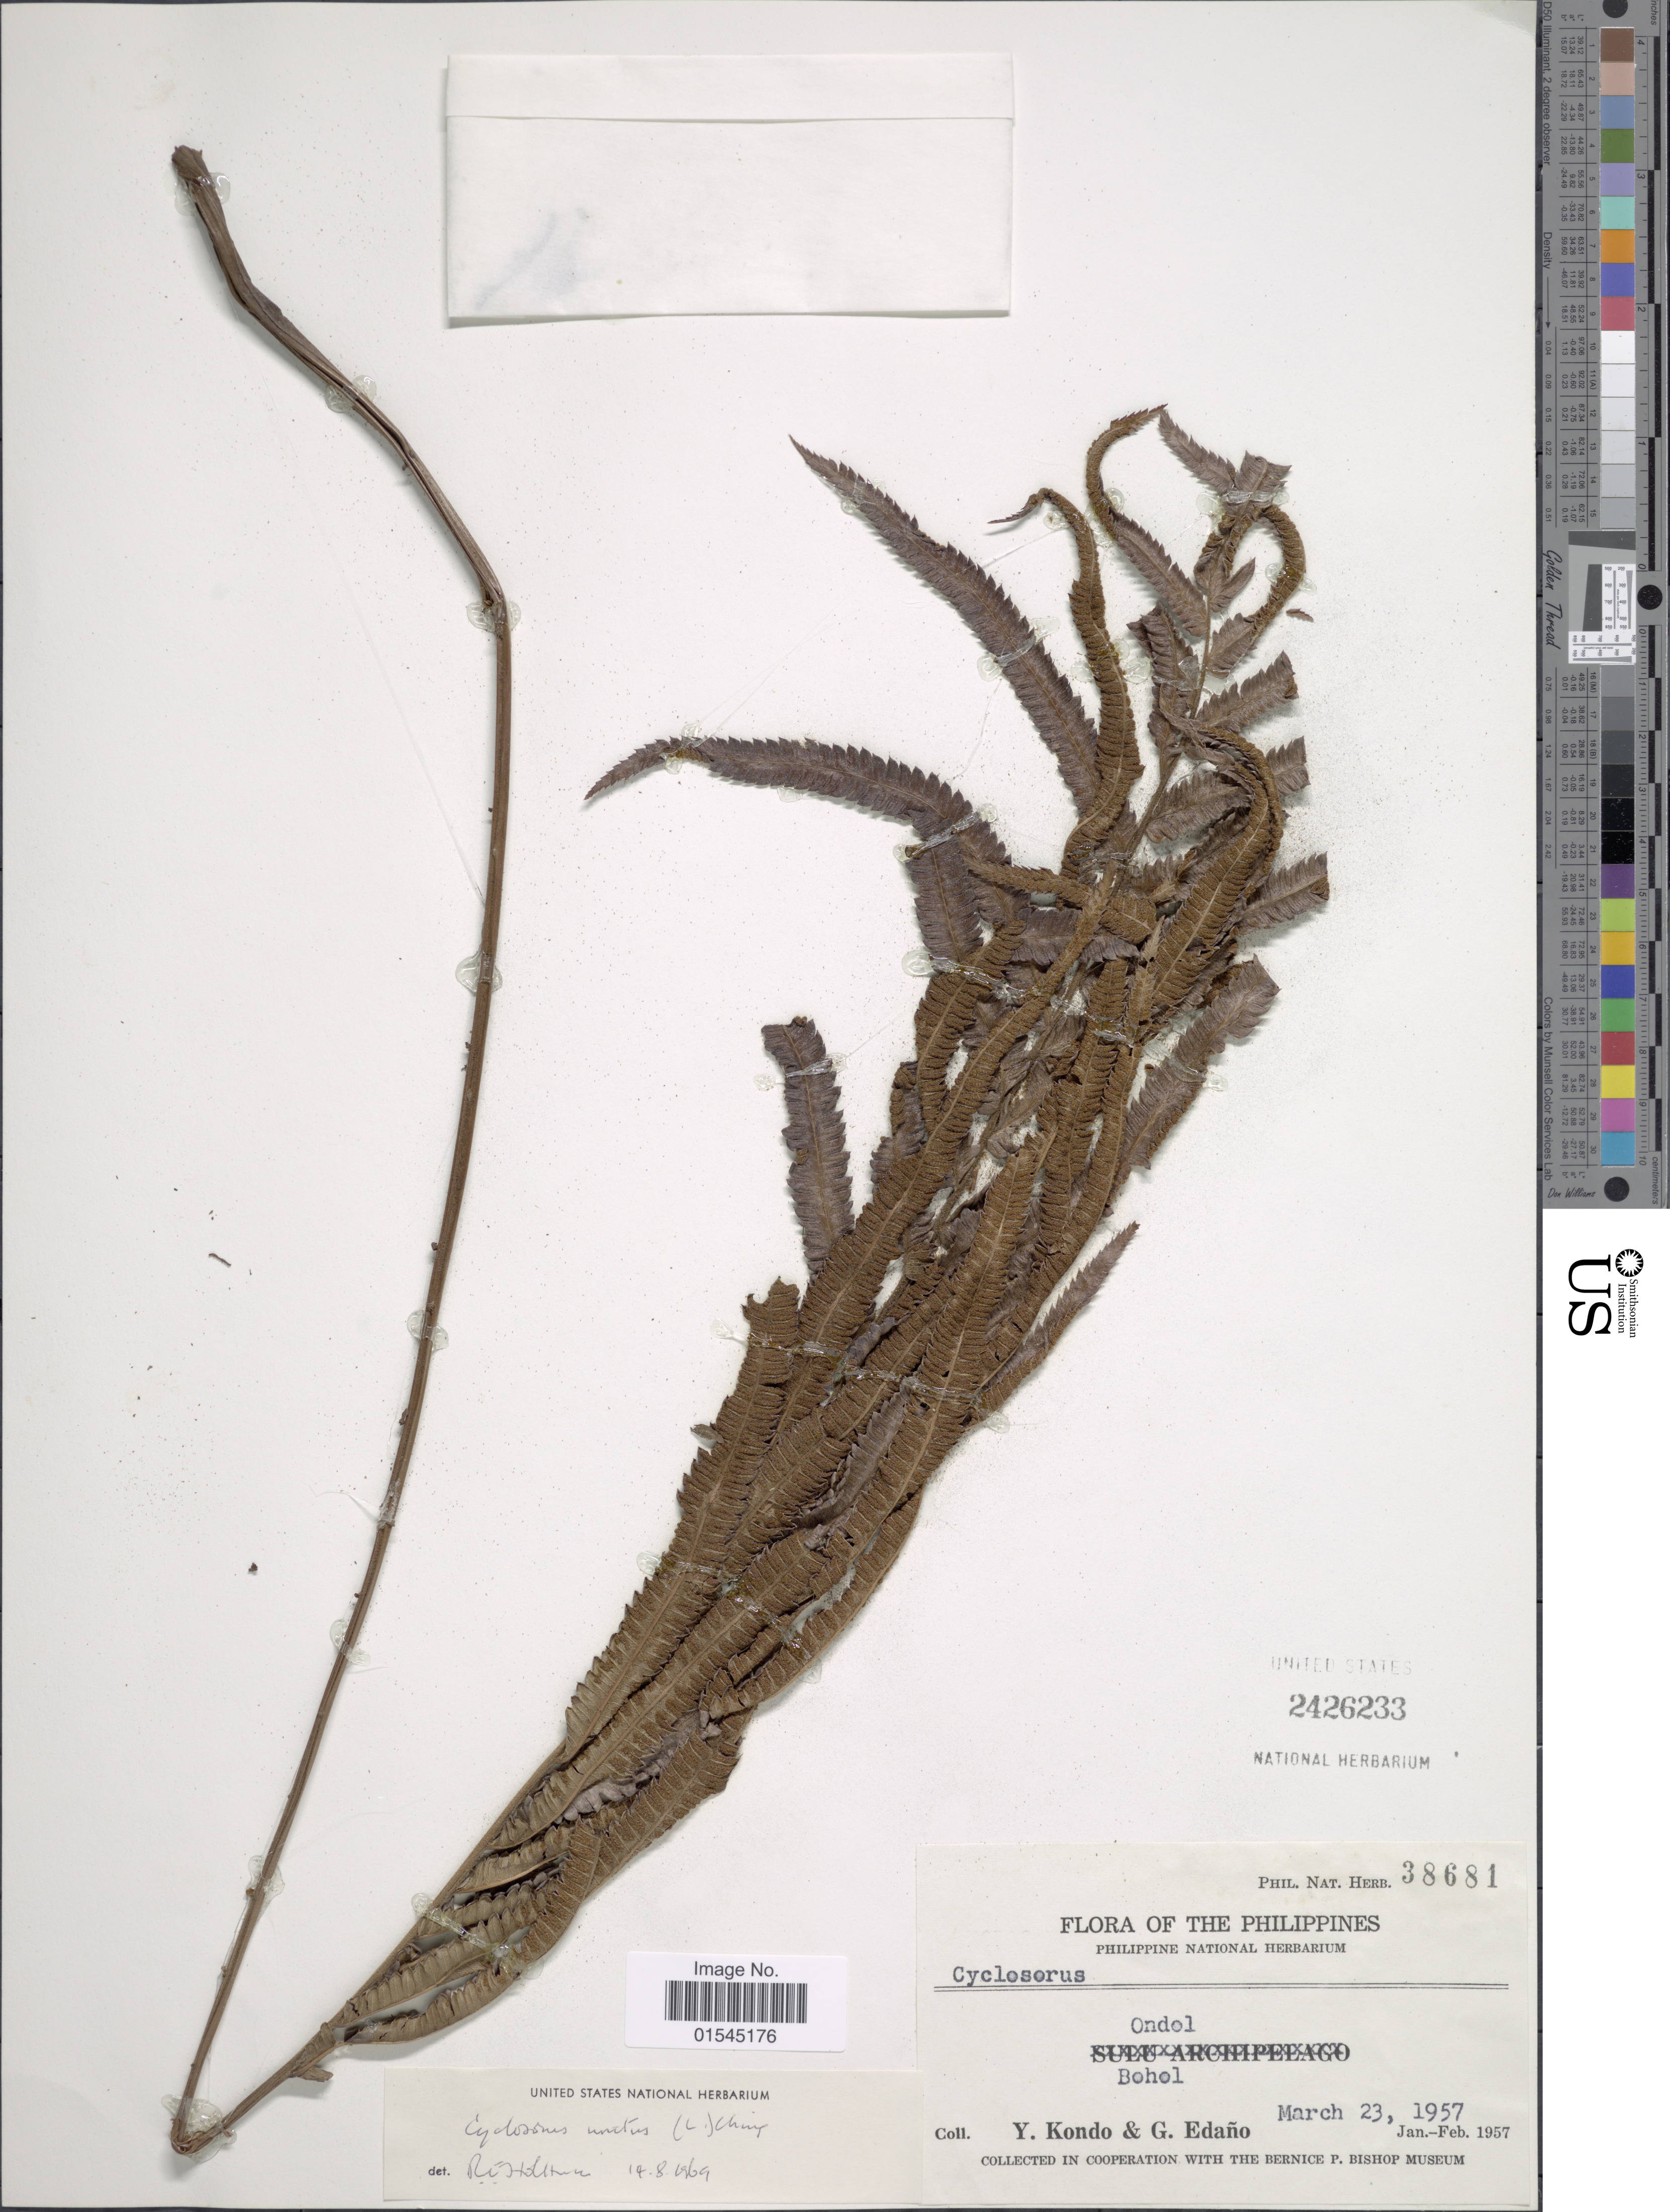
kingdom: Plantae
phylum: Tracheophyta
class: Polypodiopsida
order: Polypodiales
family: Thelypteridaceae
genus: Sphaerostephanos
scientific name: Sphaerostephanos unitus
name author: (L.) Holttum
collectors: Y. Kondo & G. Edaño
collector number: Phil. Nat. Herb. 38681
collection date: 1957-03-23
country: Philippines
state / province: Central Visayas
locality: Onol. Bohol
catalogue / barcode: US 2426233